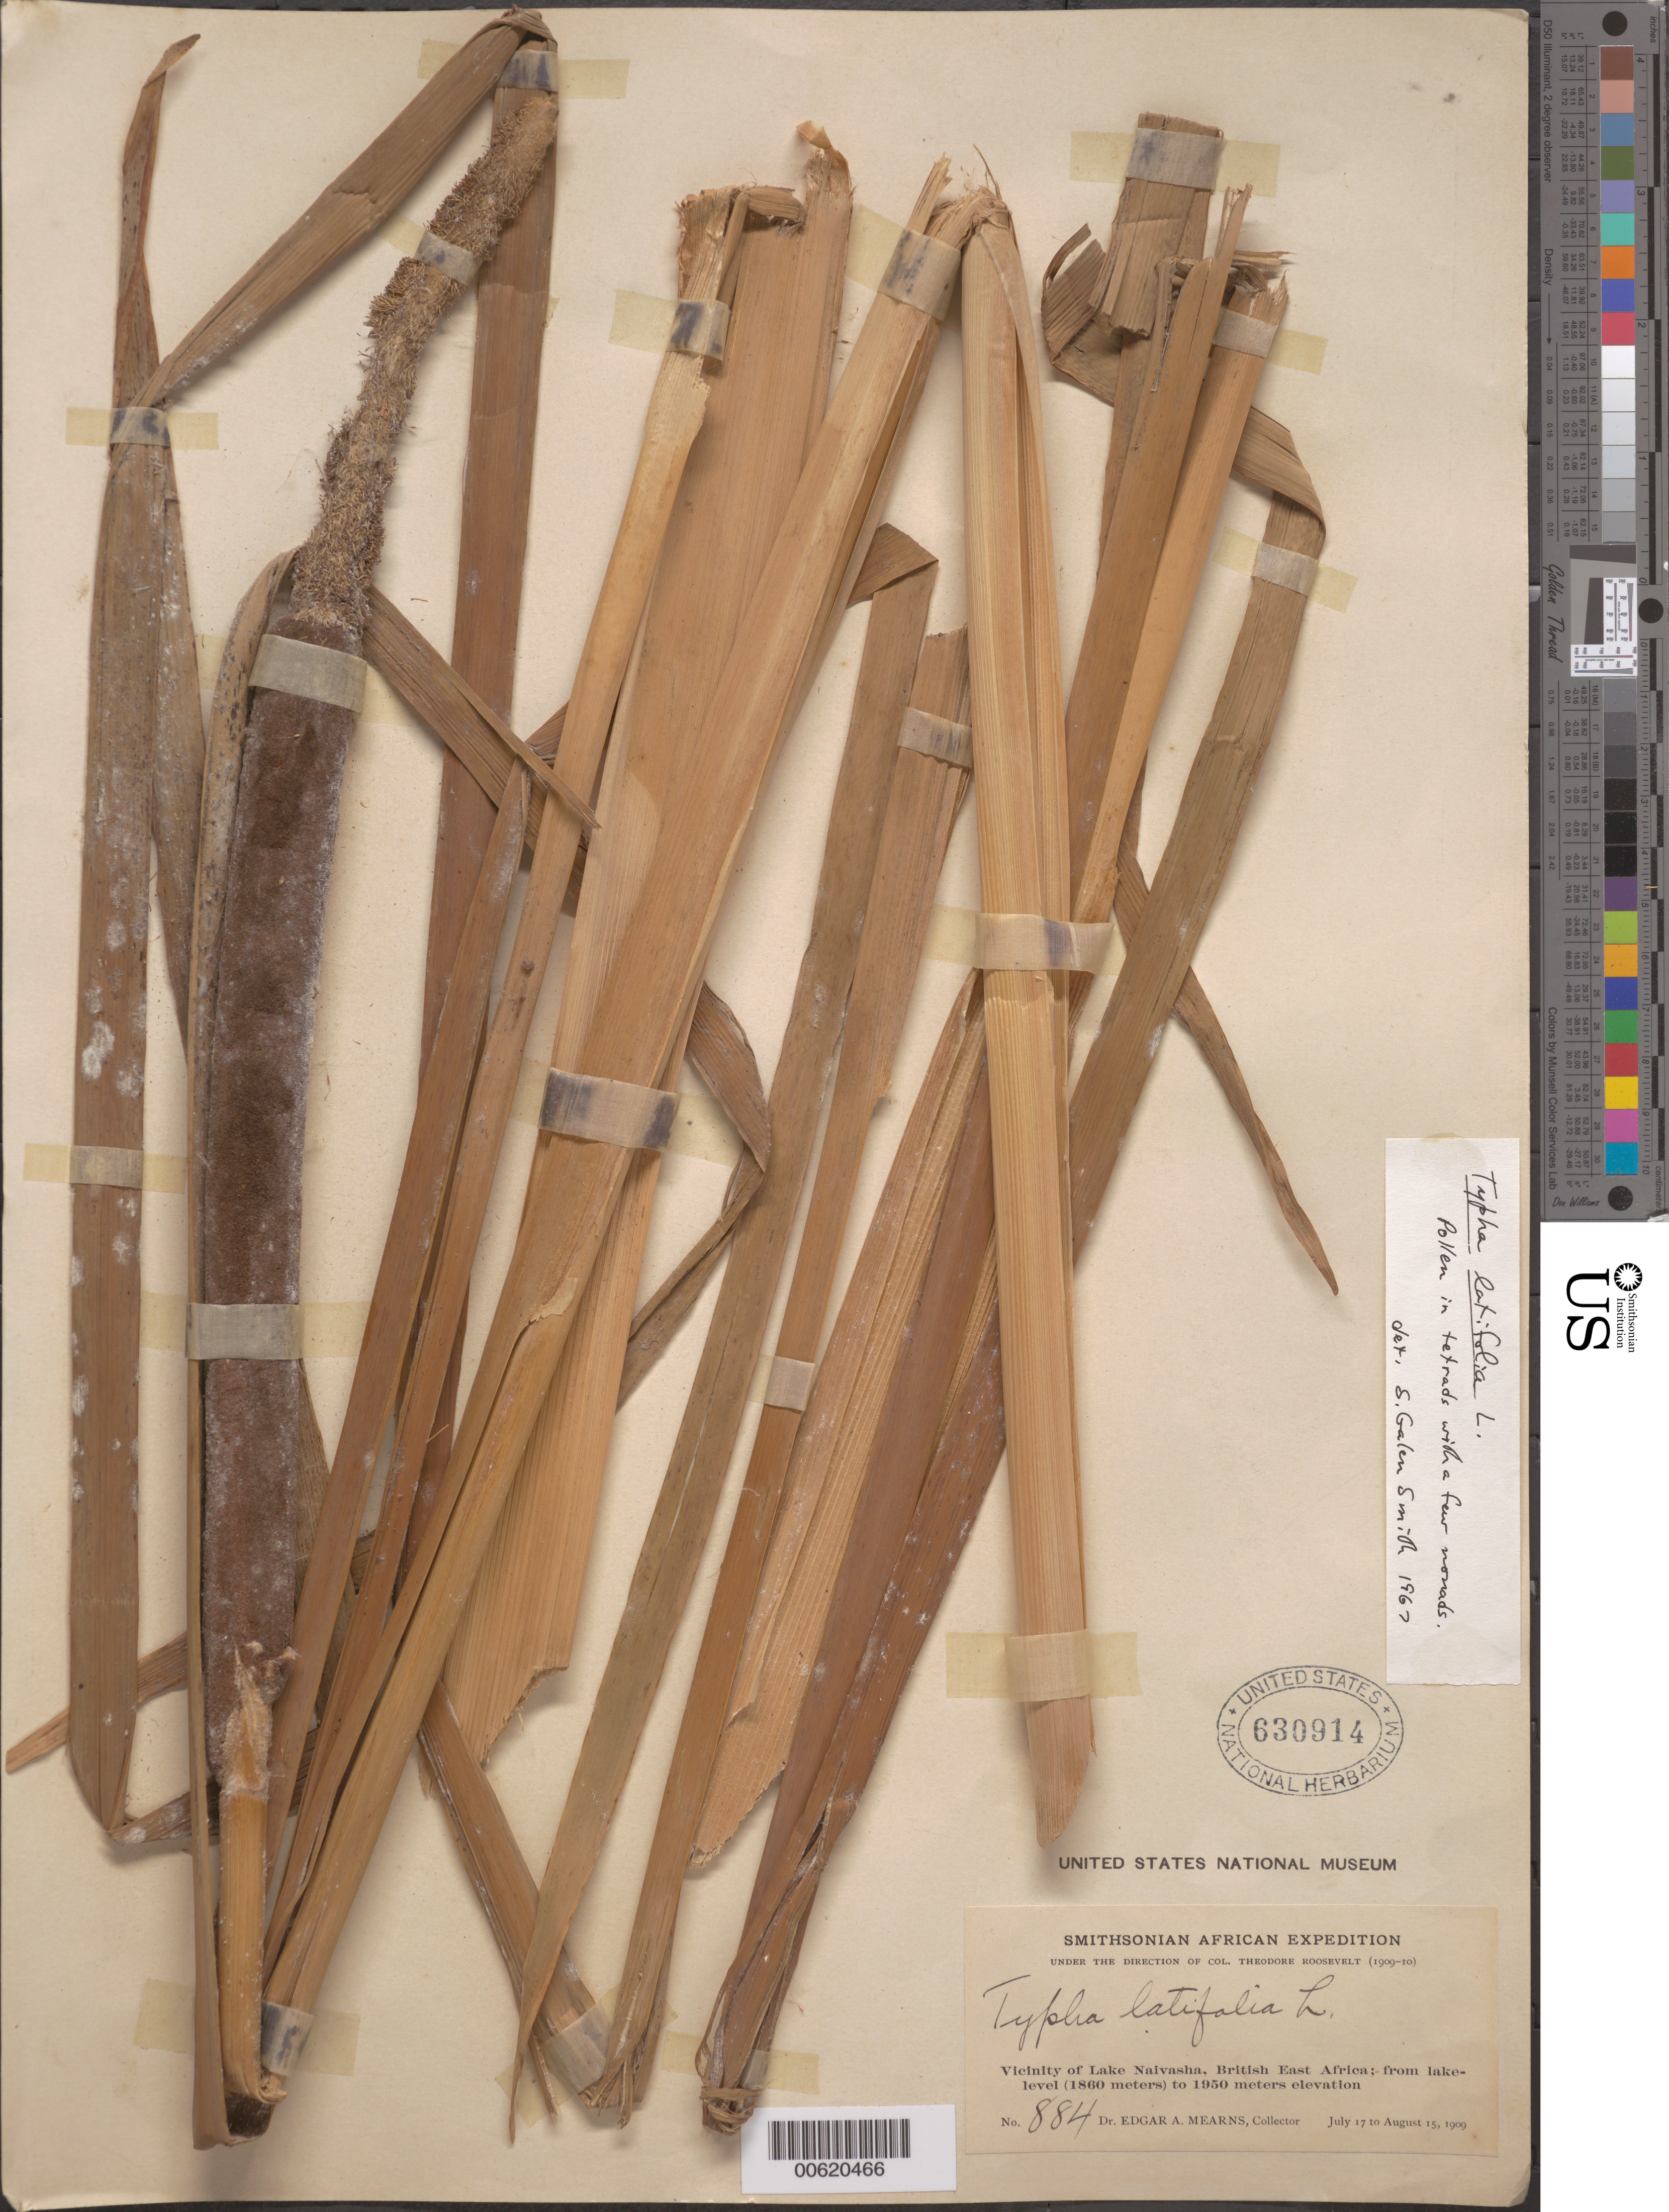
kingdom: Plantae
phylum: Tracheophyta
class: Liliopsida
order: Poales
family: Typhaceae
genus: Typha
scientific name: Typha latifolia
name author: L.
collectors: E. A. Mearns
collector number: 884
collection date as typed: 17 Jul 1909 to 15 Aug 1909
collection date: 1909-07-17/1909-08-15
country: Kenya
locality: Lake Naivasha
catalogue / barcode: US 630914